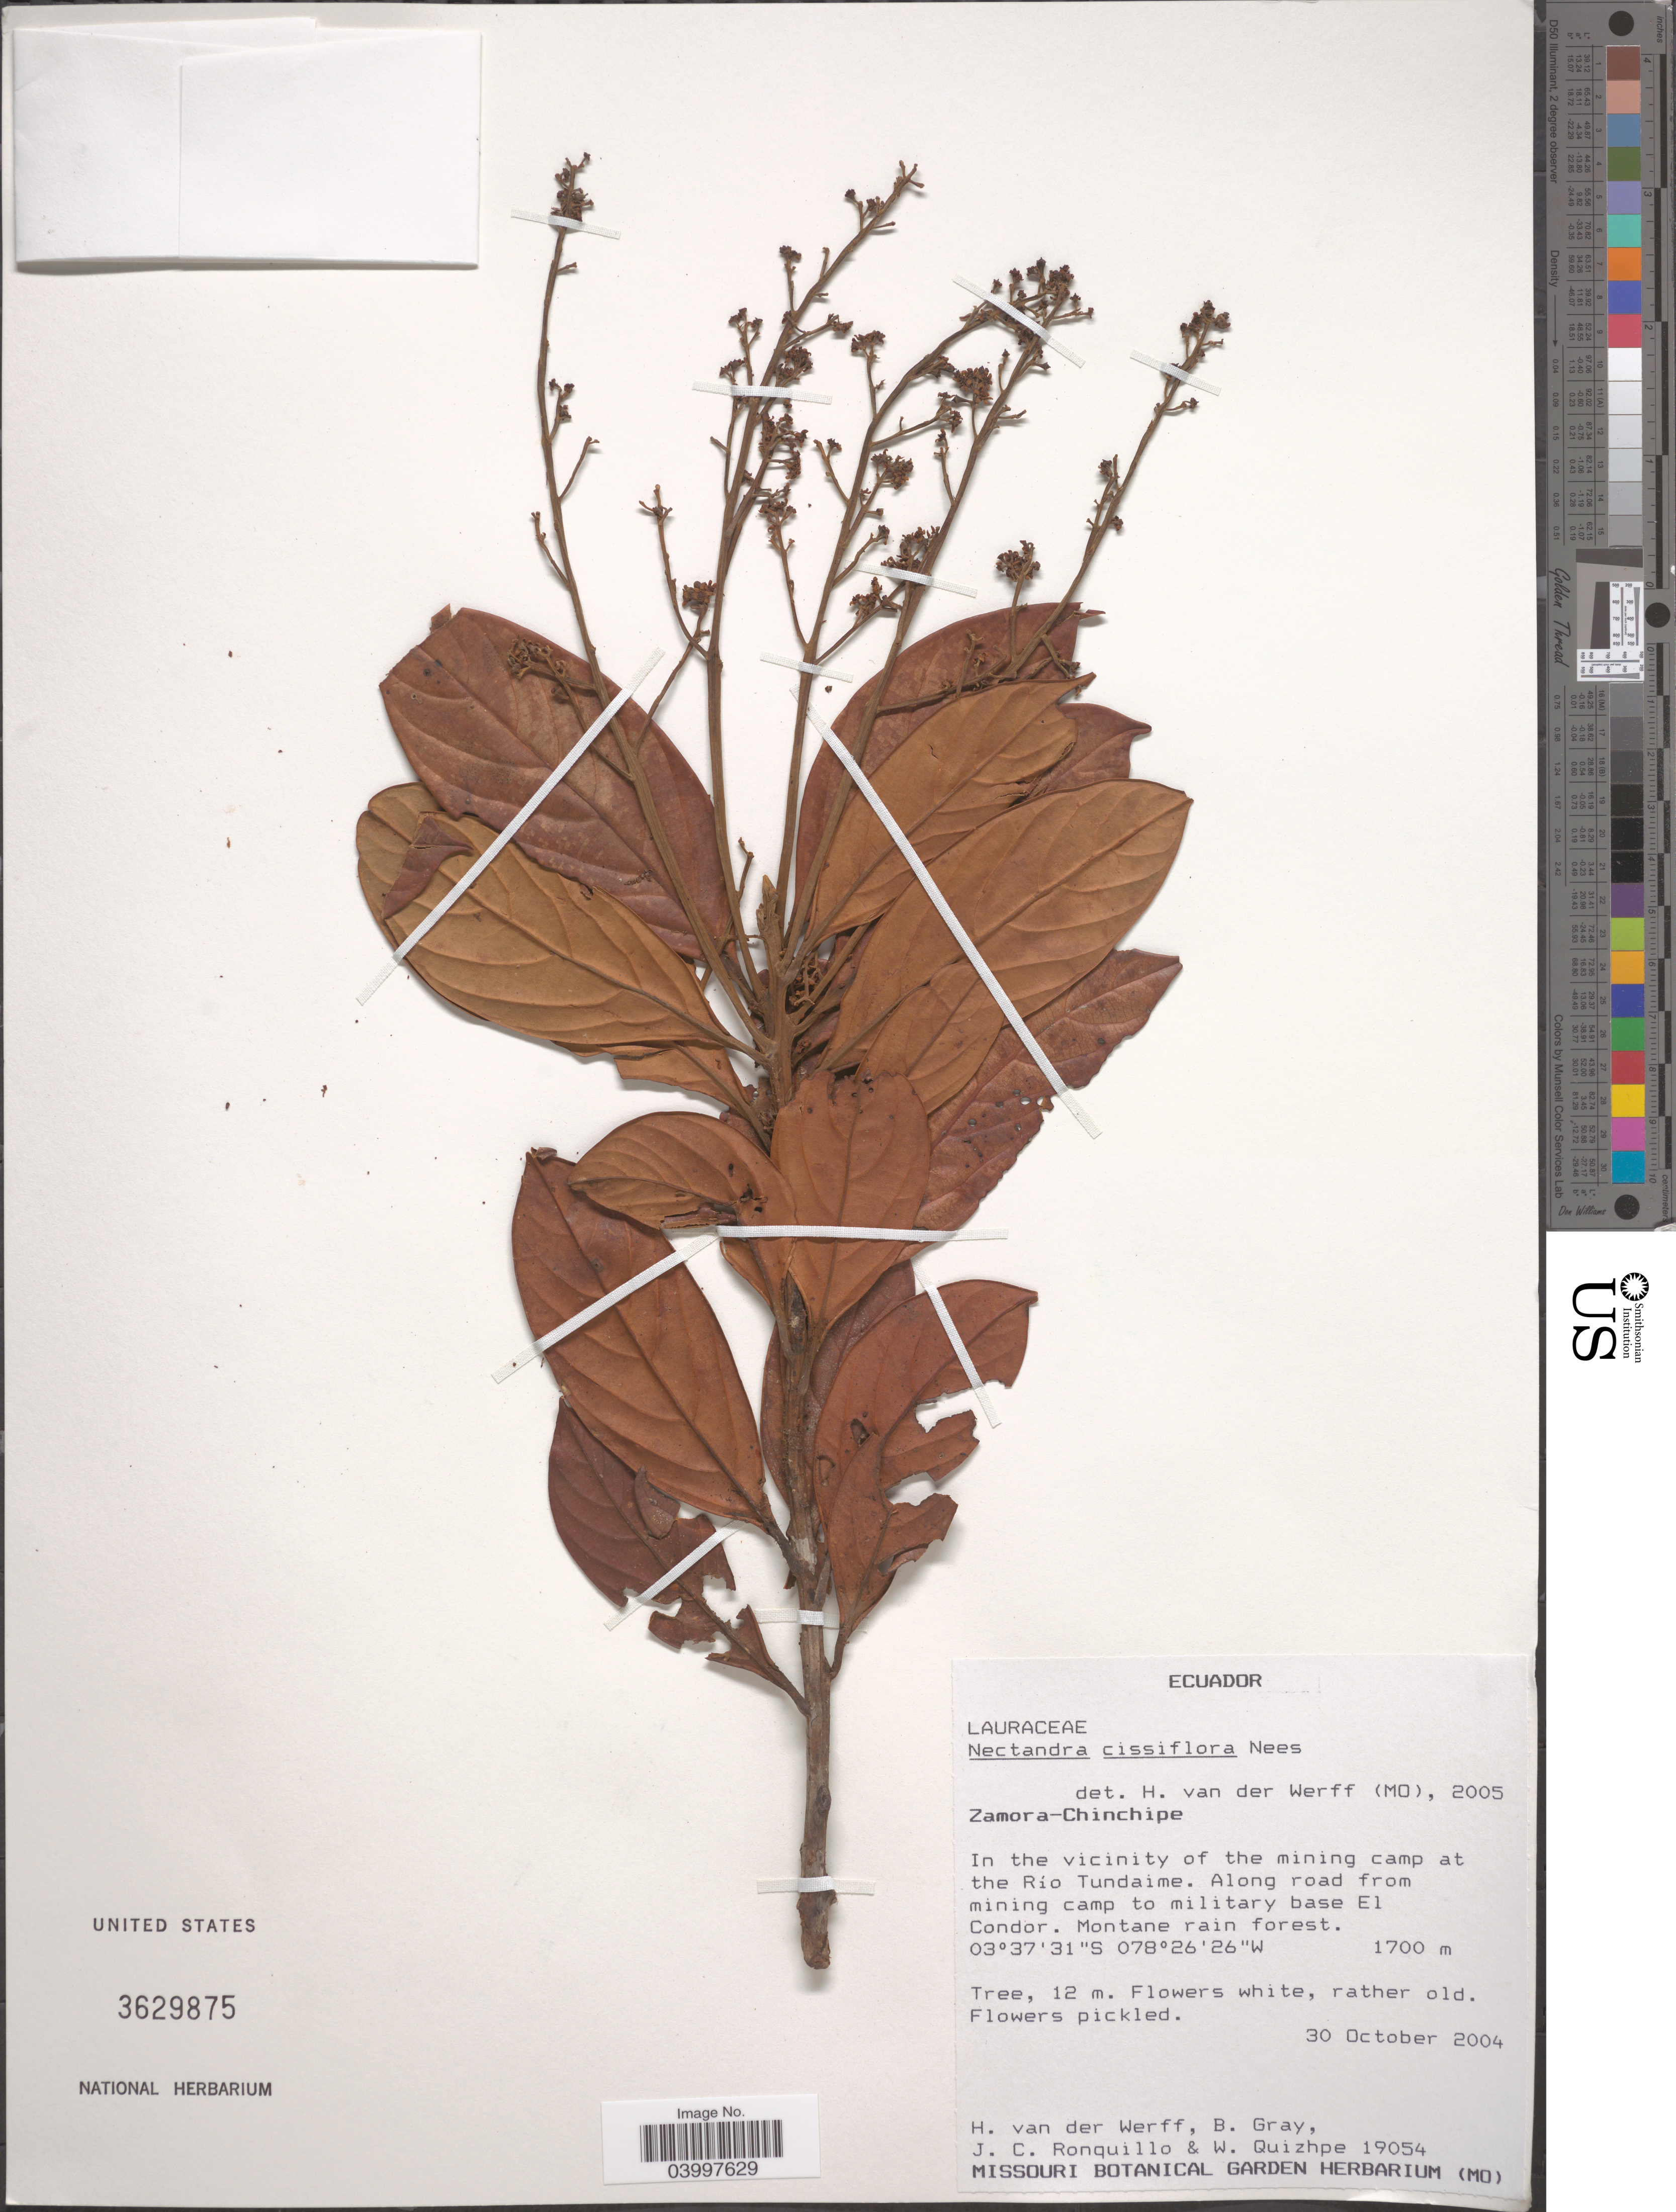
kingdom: Plantae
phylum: Tracheophyta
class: Magnoliopsida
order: Laurales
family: Lauraceae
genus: Nectandra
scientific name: Nectandra cissiflora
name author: Nees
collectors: H. van der Werff, B. Gray, J. Ronquillo & W. Quizhpe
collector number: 19054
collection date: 2004-10-30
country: Ecuador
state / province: Zamora-Chinchipe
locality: In the vicinity of the mining camp at the Río Tundaime. Along road from mining camp to military base El Condor.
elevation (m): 1700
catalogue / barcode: US 3629875